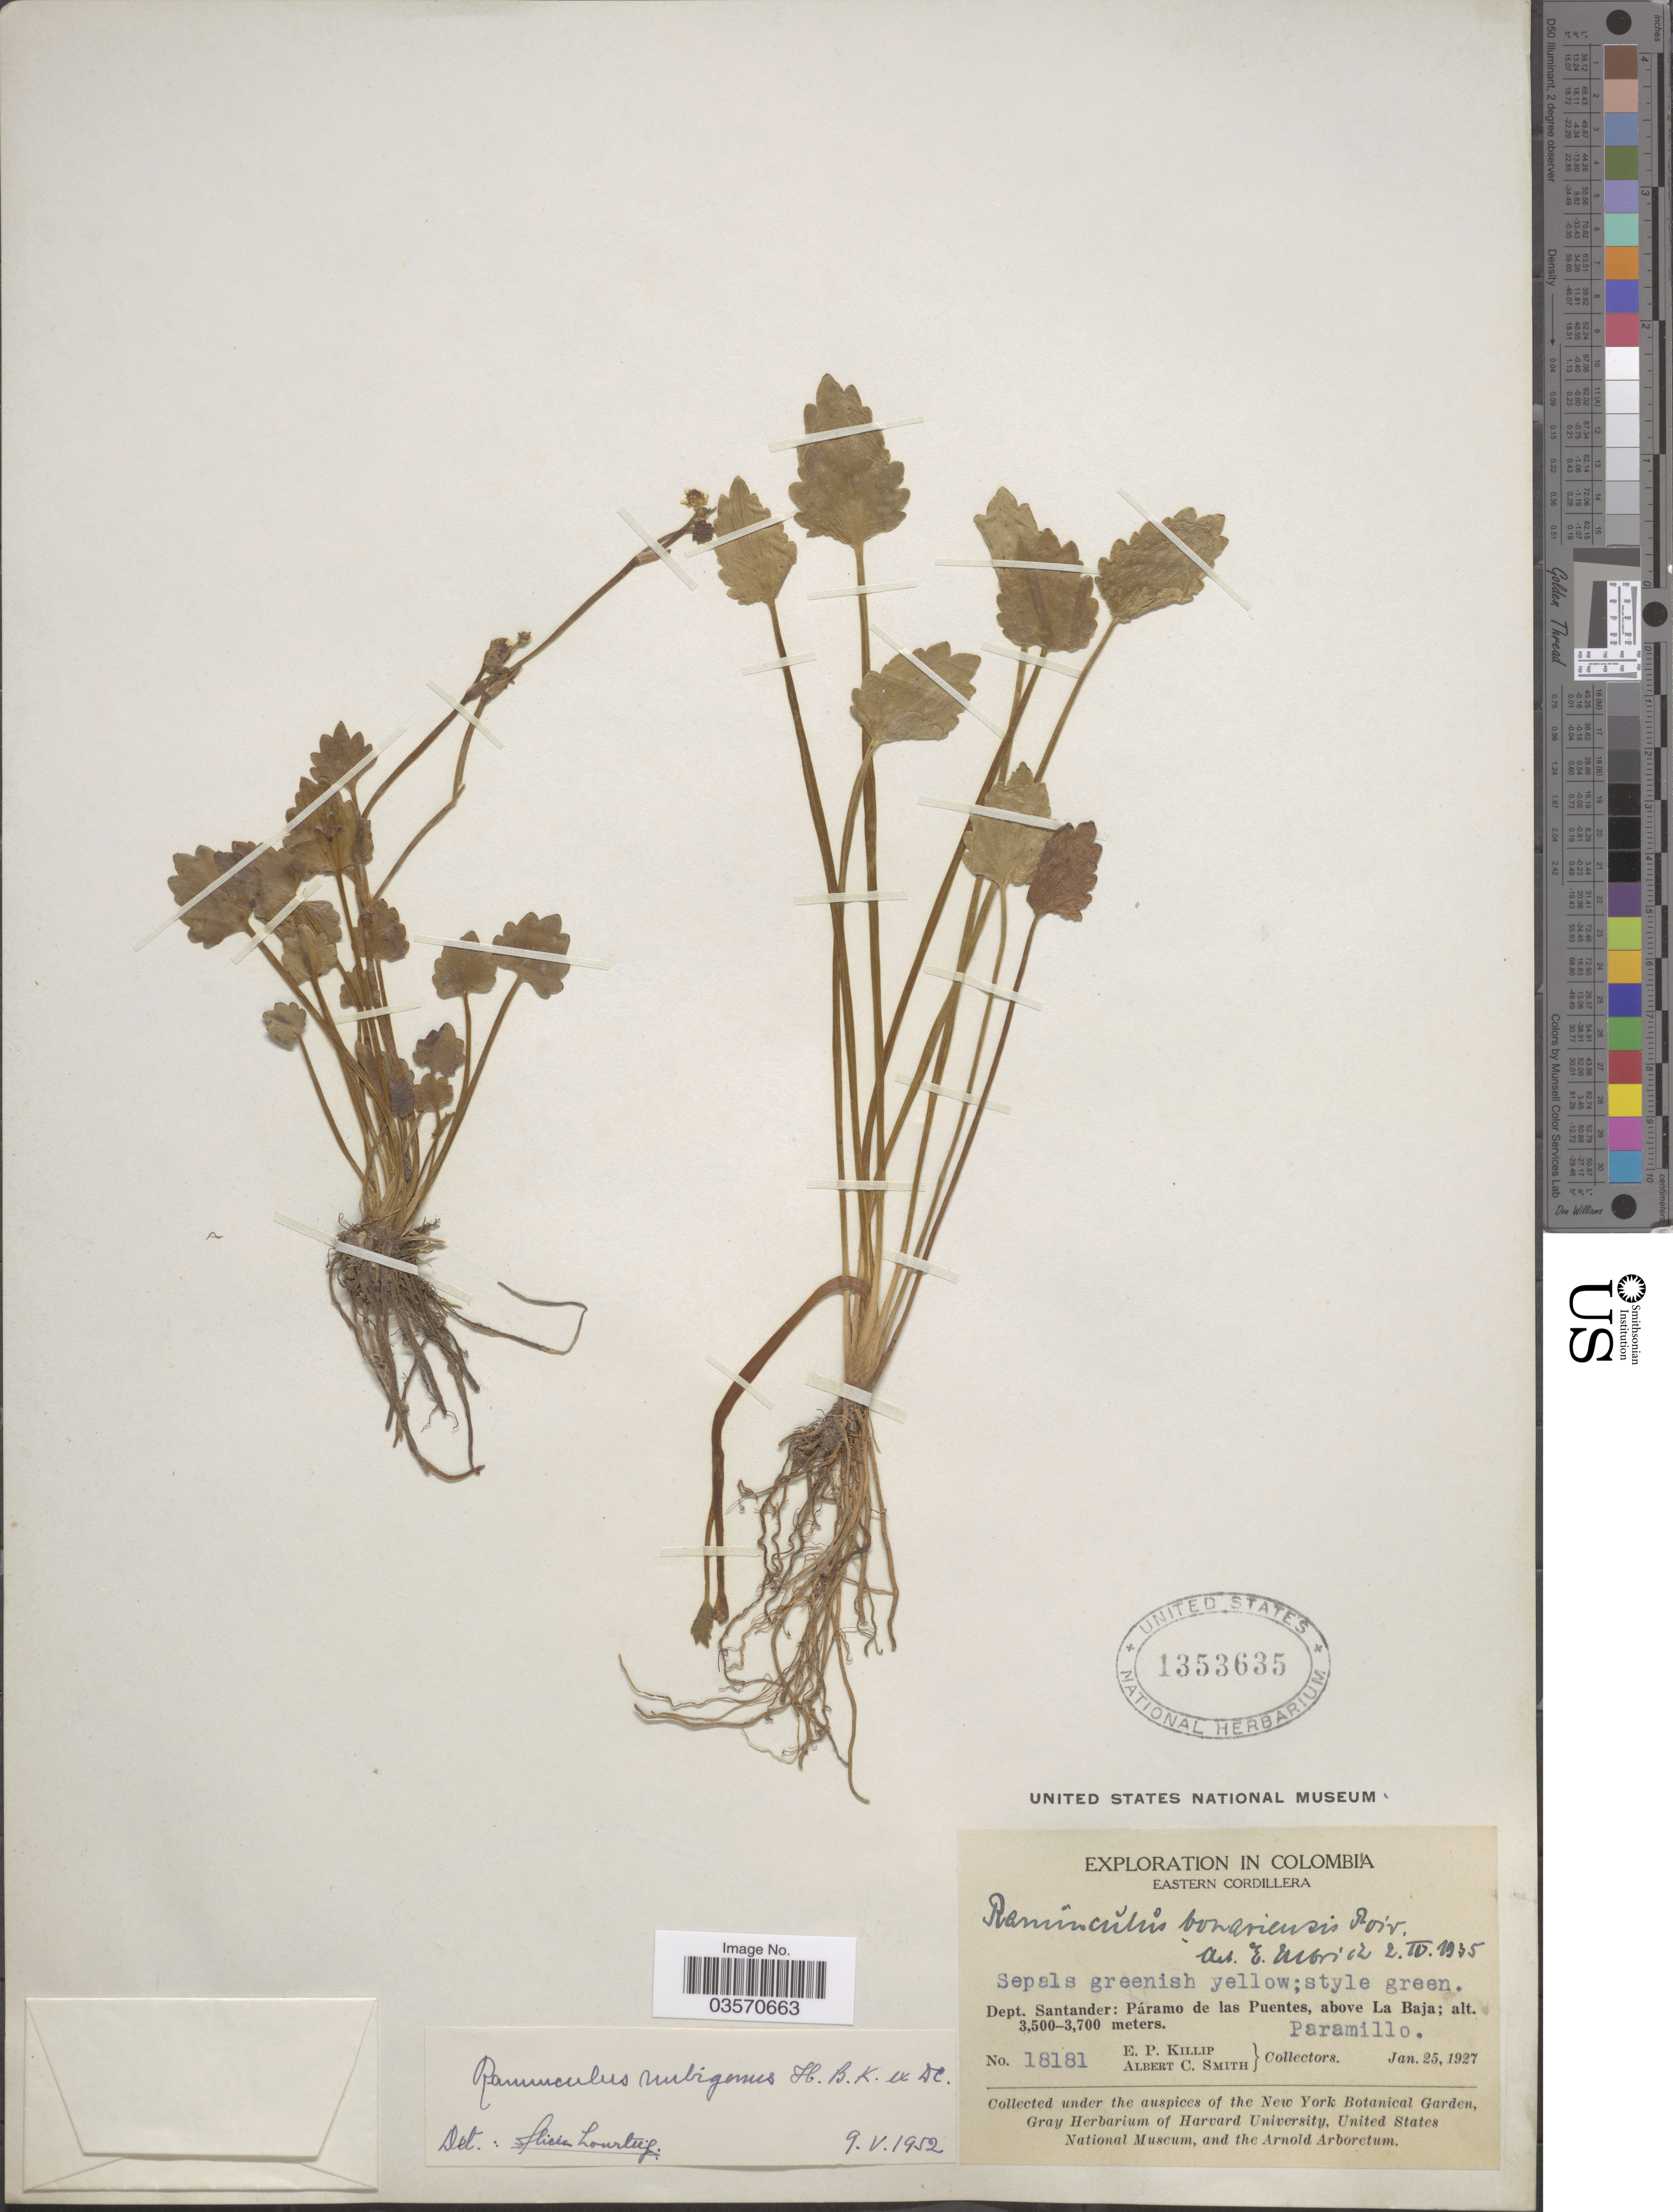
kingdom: Plantae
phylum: Tracheophyta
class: Magnoliopsida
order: Ranunculales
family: Ranunculaceae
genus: Ranunculus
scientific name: Ranunculus nubigenus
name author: Humb. et al. ex DC.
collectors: E. P. Killip & A. C. Smith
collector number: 18181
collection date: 1927-01-25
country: Colombia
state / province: Santander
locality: Eastern Cordillera. Dept. Santander: Páramo de las Puentes, above La Baja.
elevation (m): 3500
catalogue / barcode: US 1353635